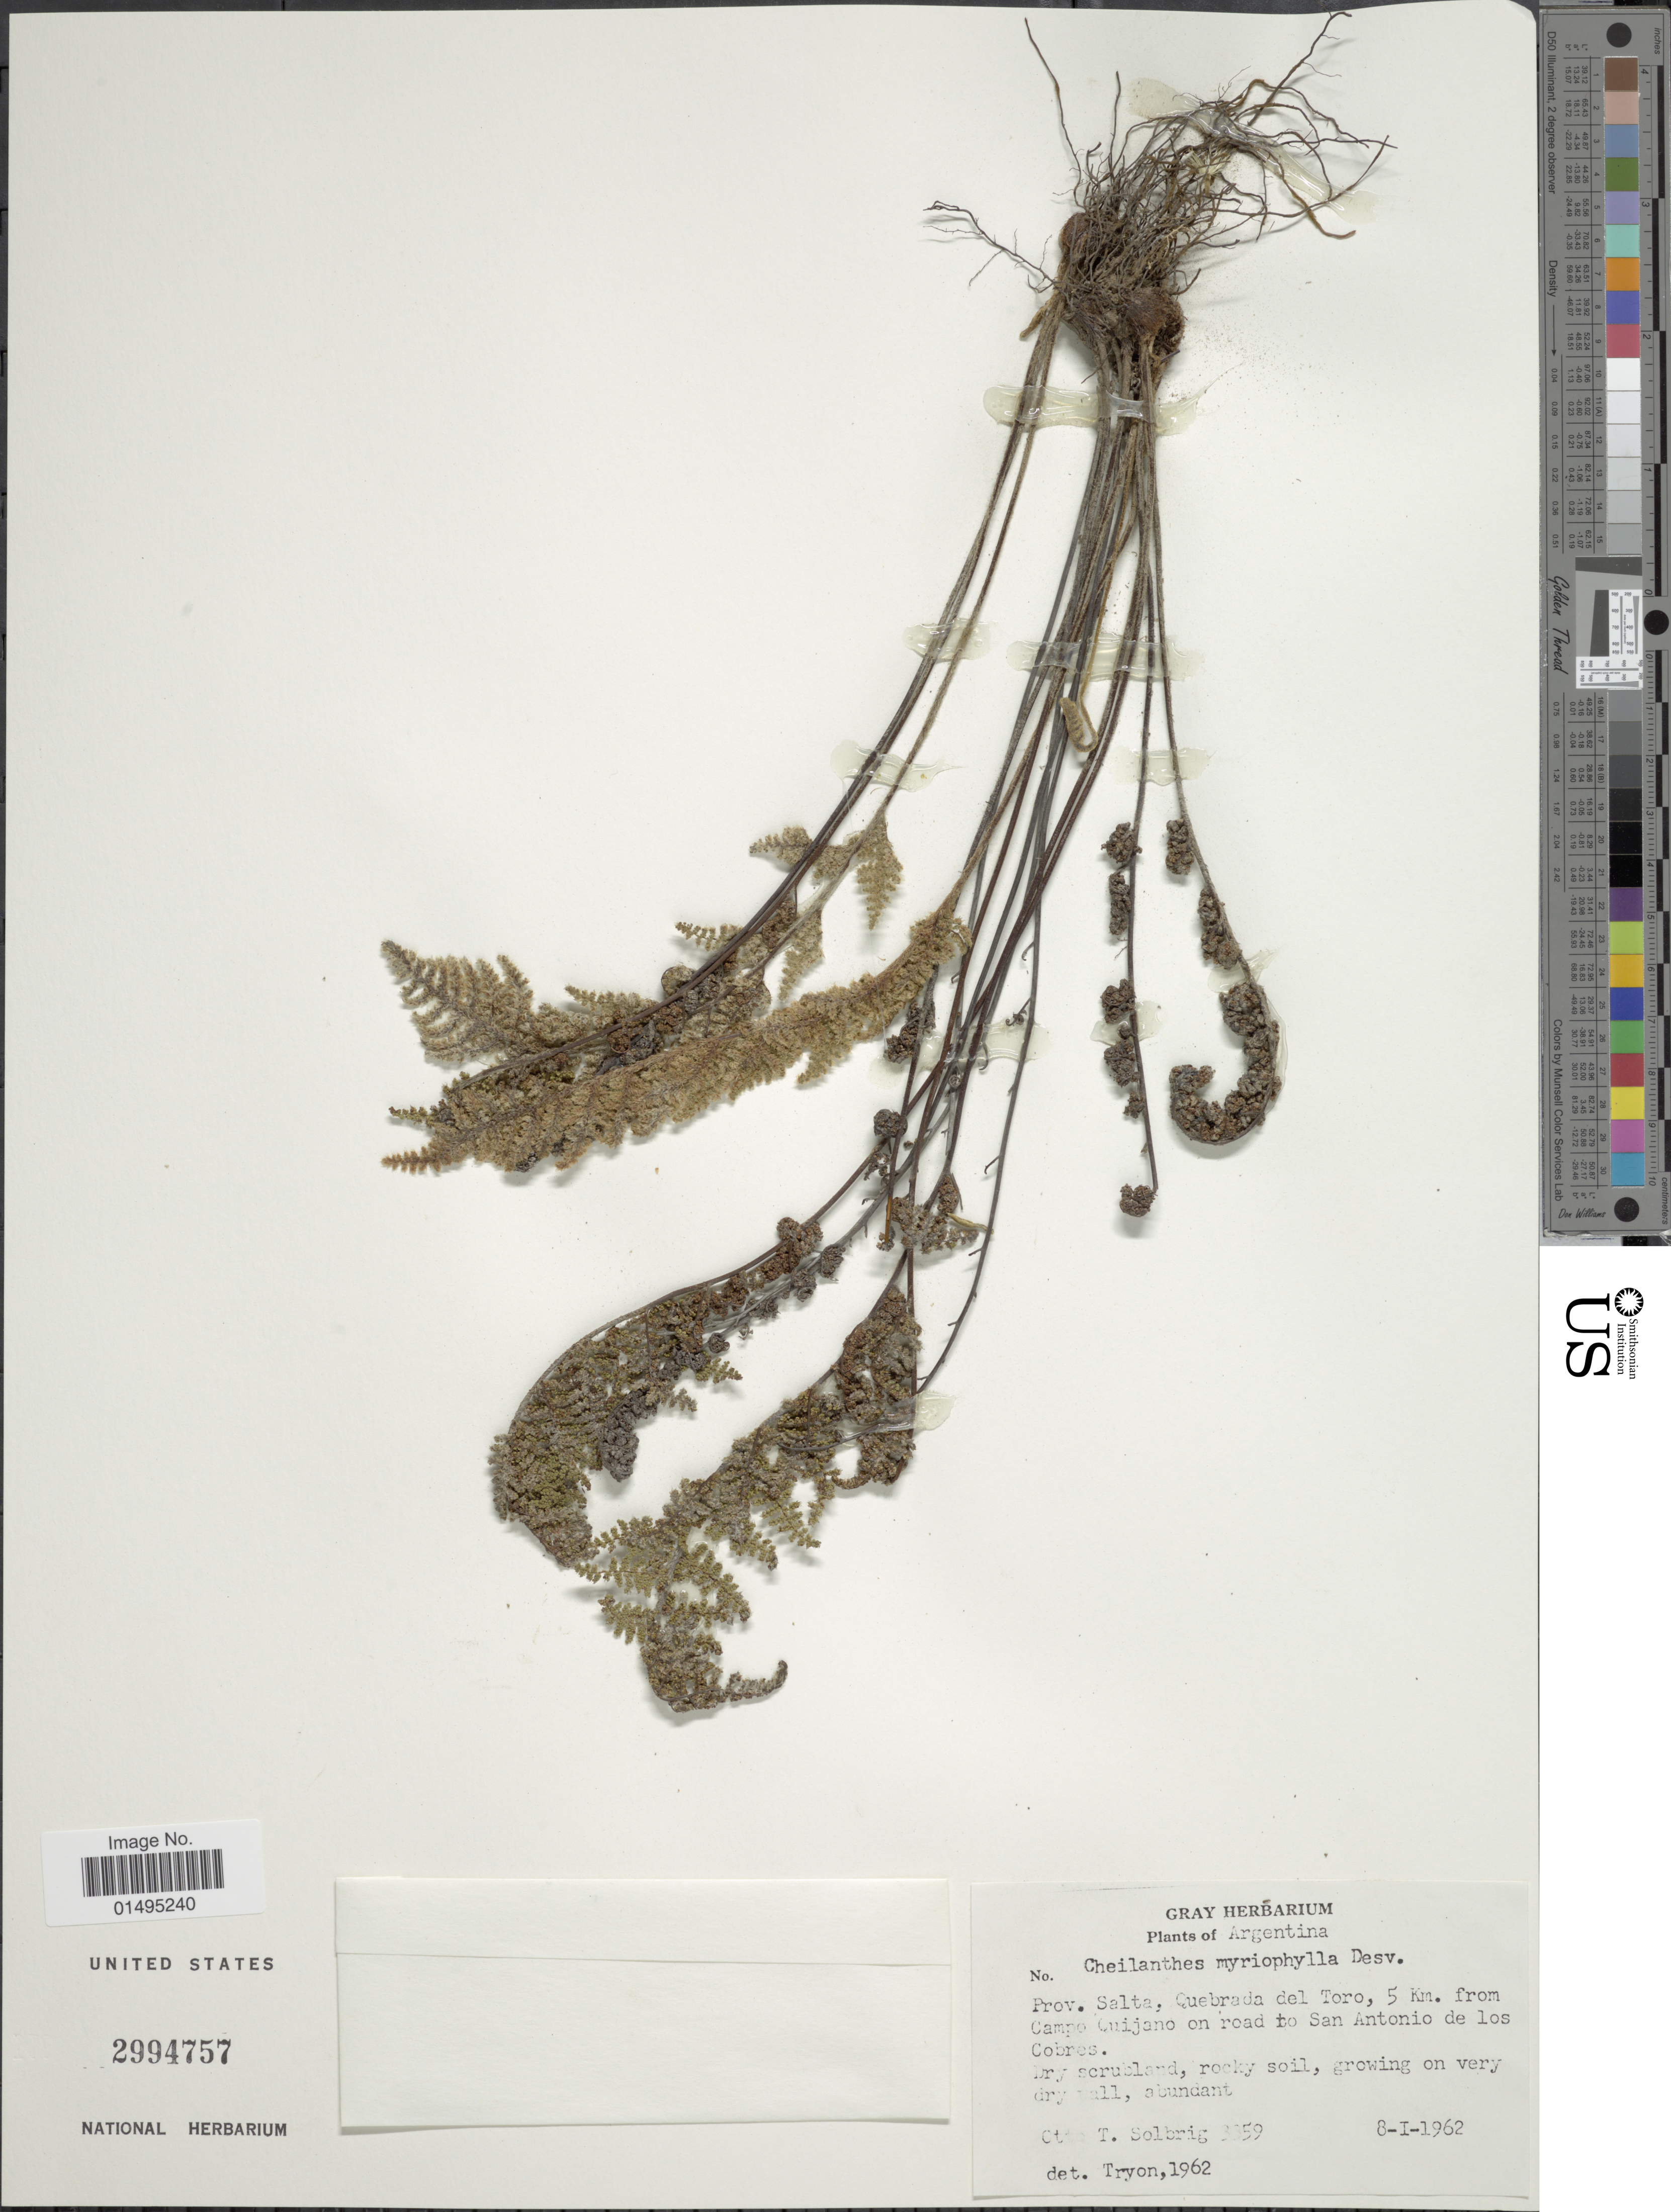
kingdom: Plantae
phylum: Tracheophyta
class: Polypodiopsida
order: Polypodiales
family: Pteridaceae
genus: Myriopteris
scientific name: Myriopteris myriophylla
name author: (Desv.) J. Sm.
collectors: O. T. Solbrig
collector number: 3359*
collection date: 1962-01-08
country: Argentina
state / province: Salta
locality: Argentina, Prov. Salta, Quebrada del Toro, 5 Km. from Campo Cuijano on road to San Antonio de los Cobres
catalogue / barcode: US 2994757